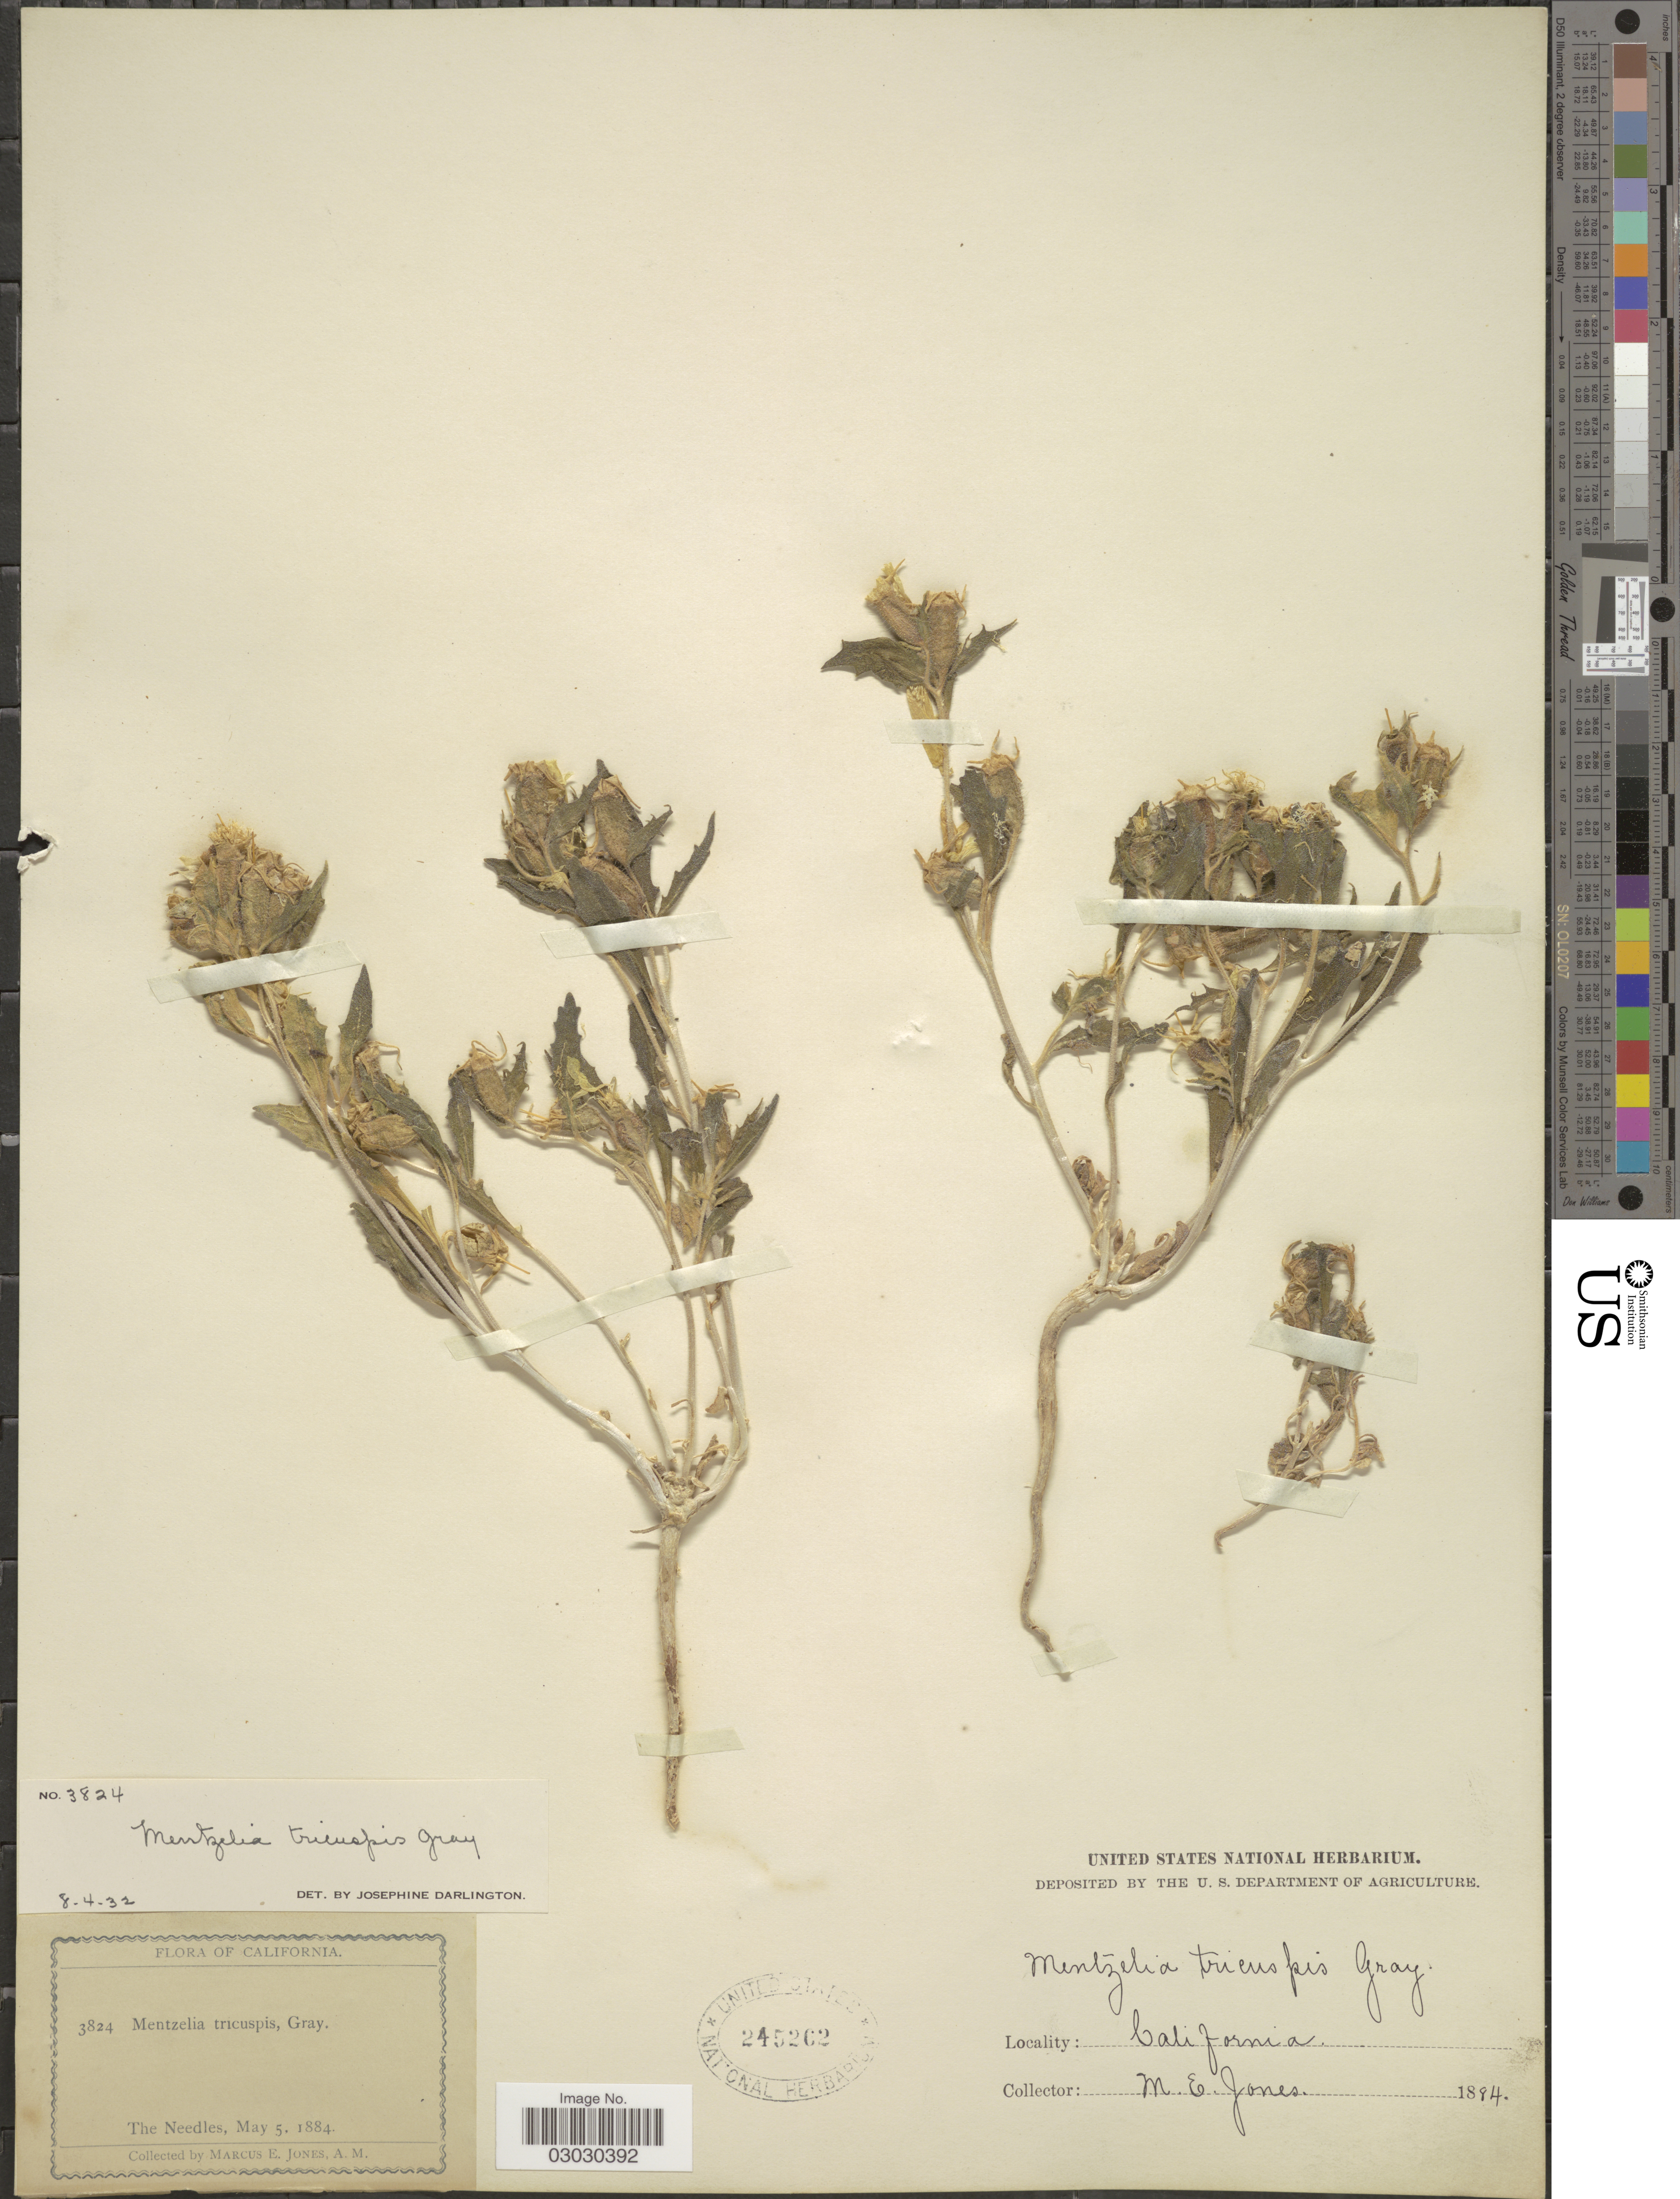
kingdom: Plantae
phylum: Tracheophyta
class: Magnoliopsida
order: Cornales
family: Loasaceae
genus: Mentzelia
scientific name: Mentzelia tricuspis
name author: A. Gray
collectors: M. E. Jones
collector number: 3824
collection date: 1884-05-05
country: United States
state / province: California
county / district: San Bernardino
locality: The Needles.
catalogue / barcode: US 245262